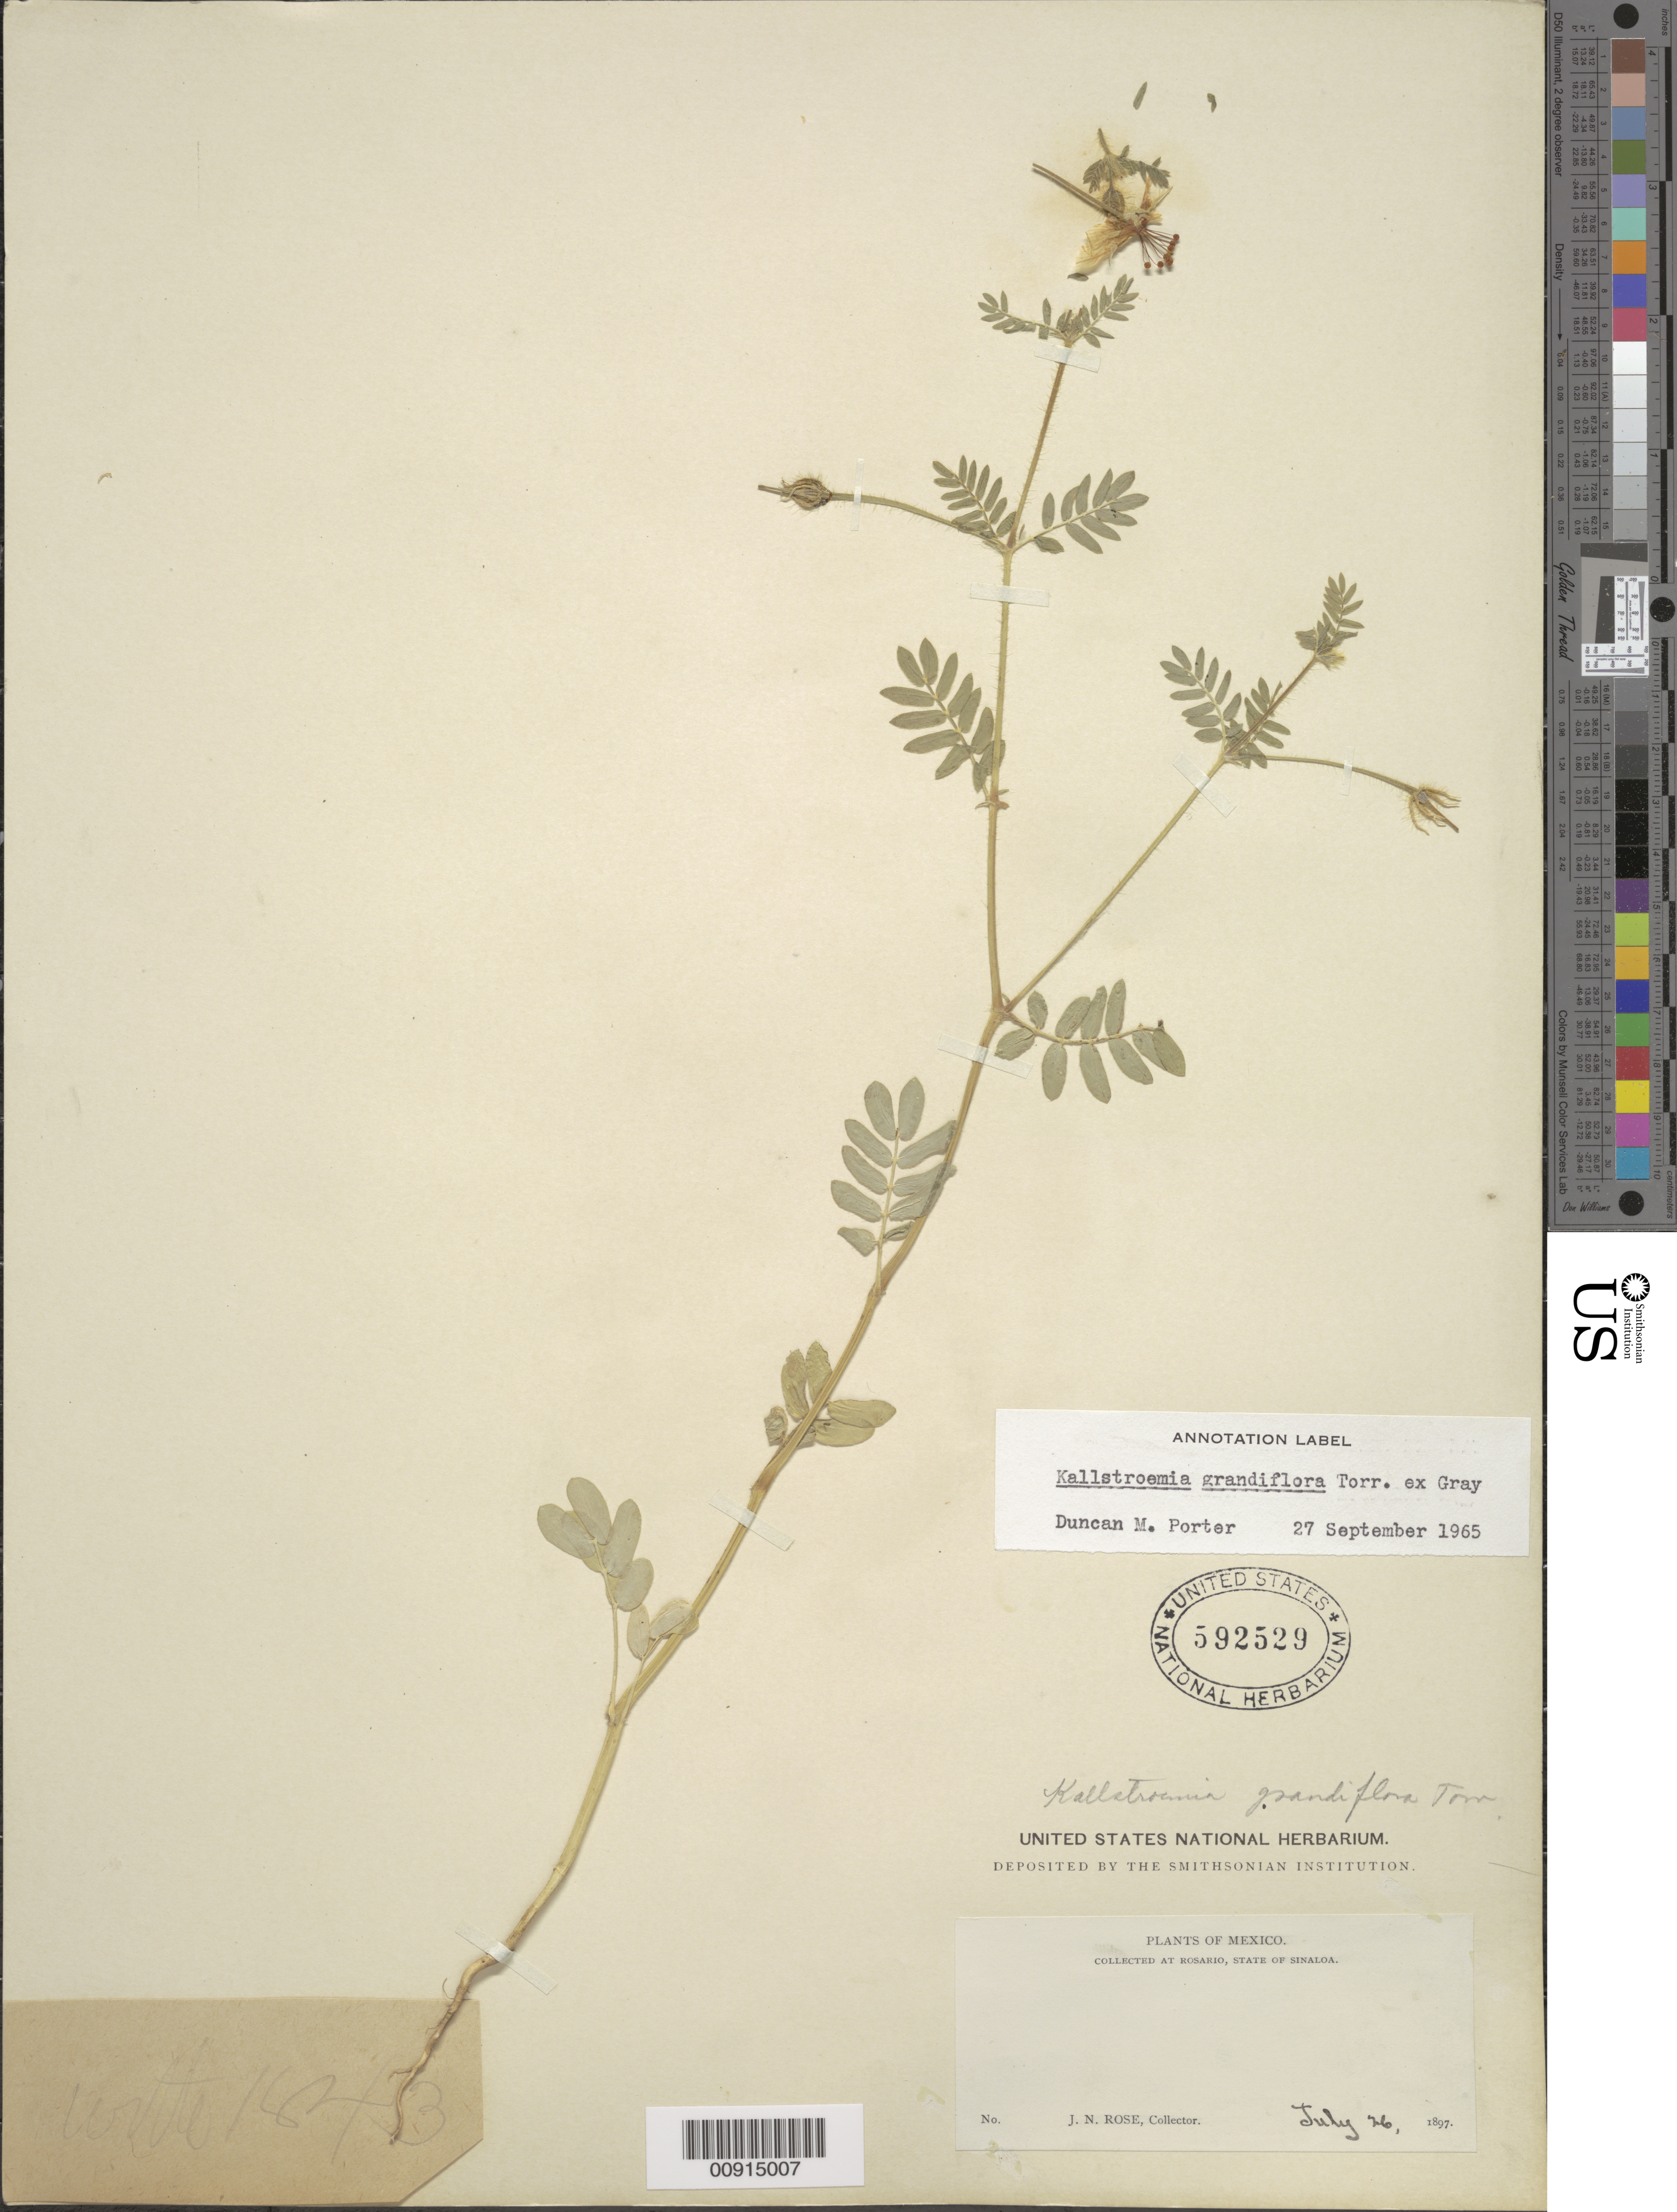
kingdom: Plantae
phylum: Tracheophyta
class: Magnoliopsida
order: Zygophyllales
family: Zygophyllaceae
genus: Kallstroemia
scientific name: Kallstroemia grandiflora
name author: Torr. ex A. Gray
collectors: J. N. Rose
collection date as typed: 26 Jul 1897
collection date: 1897-07-26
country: Mexico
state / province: Sinaloa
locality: Rosario, State of Sinaloa.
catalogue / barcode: US 592529